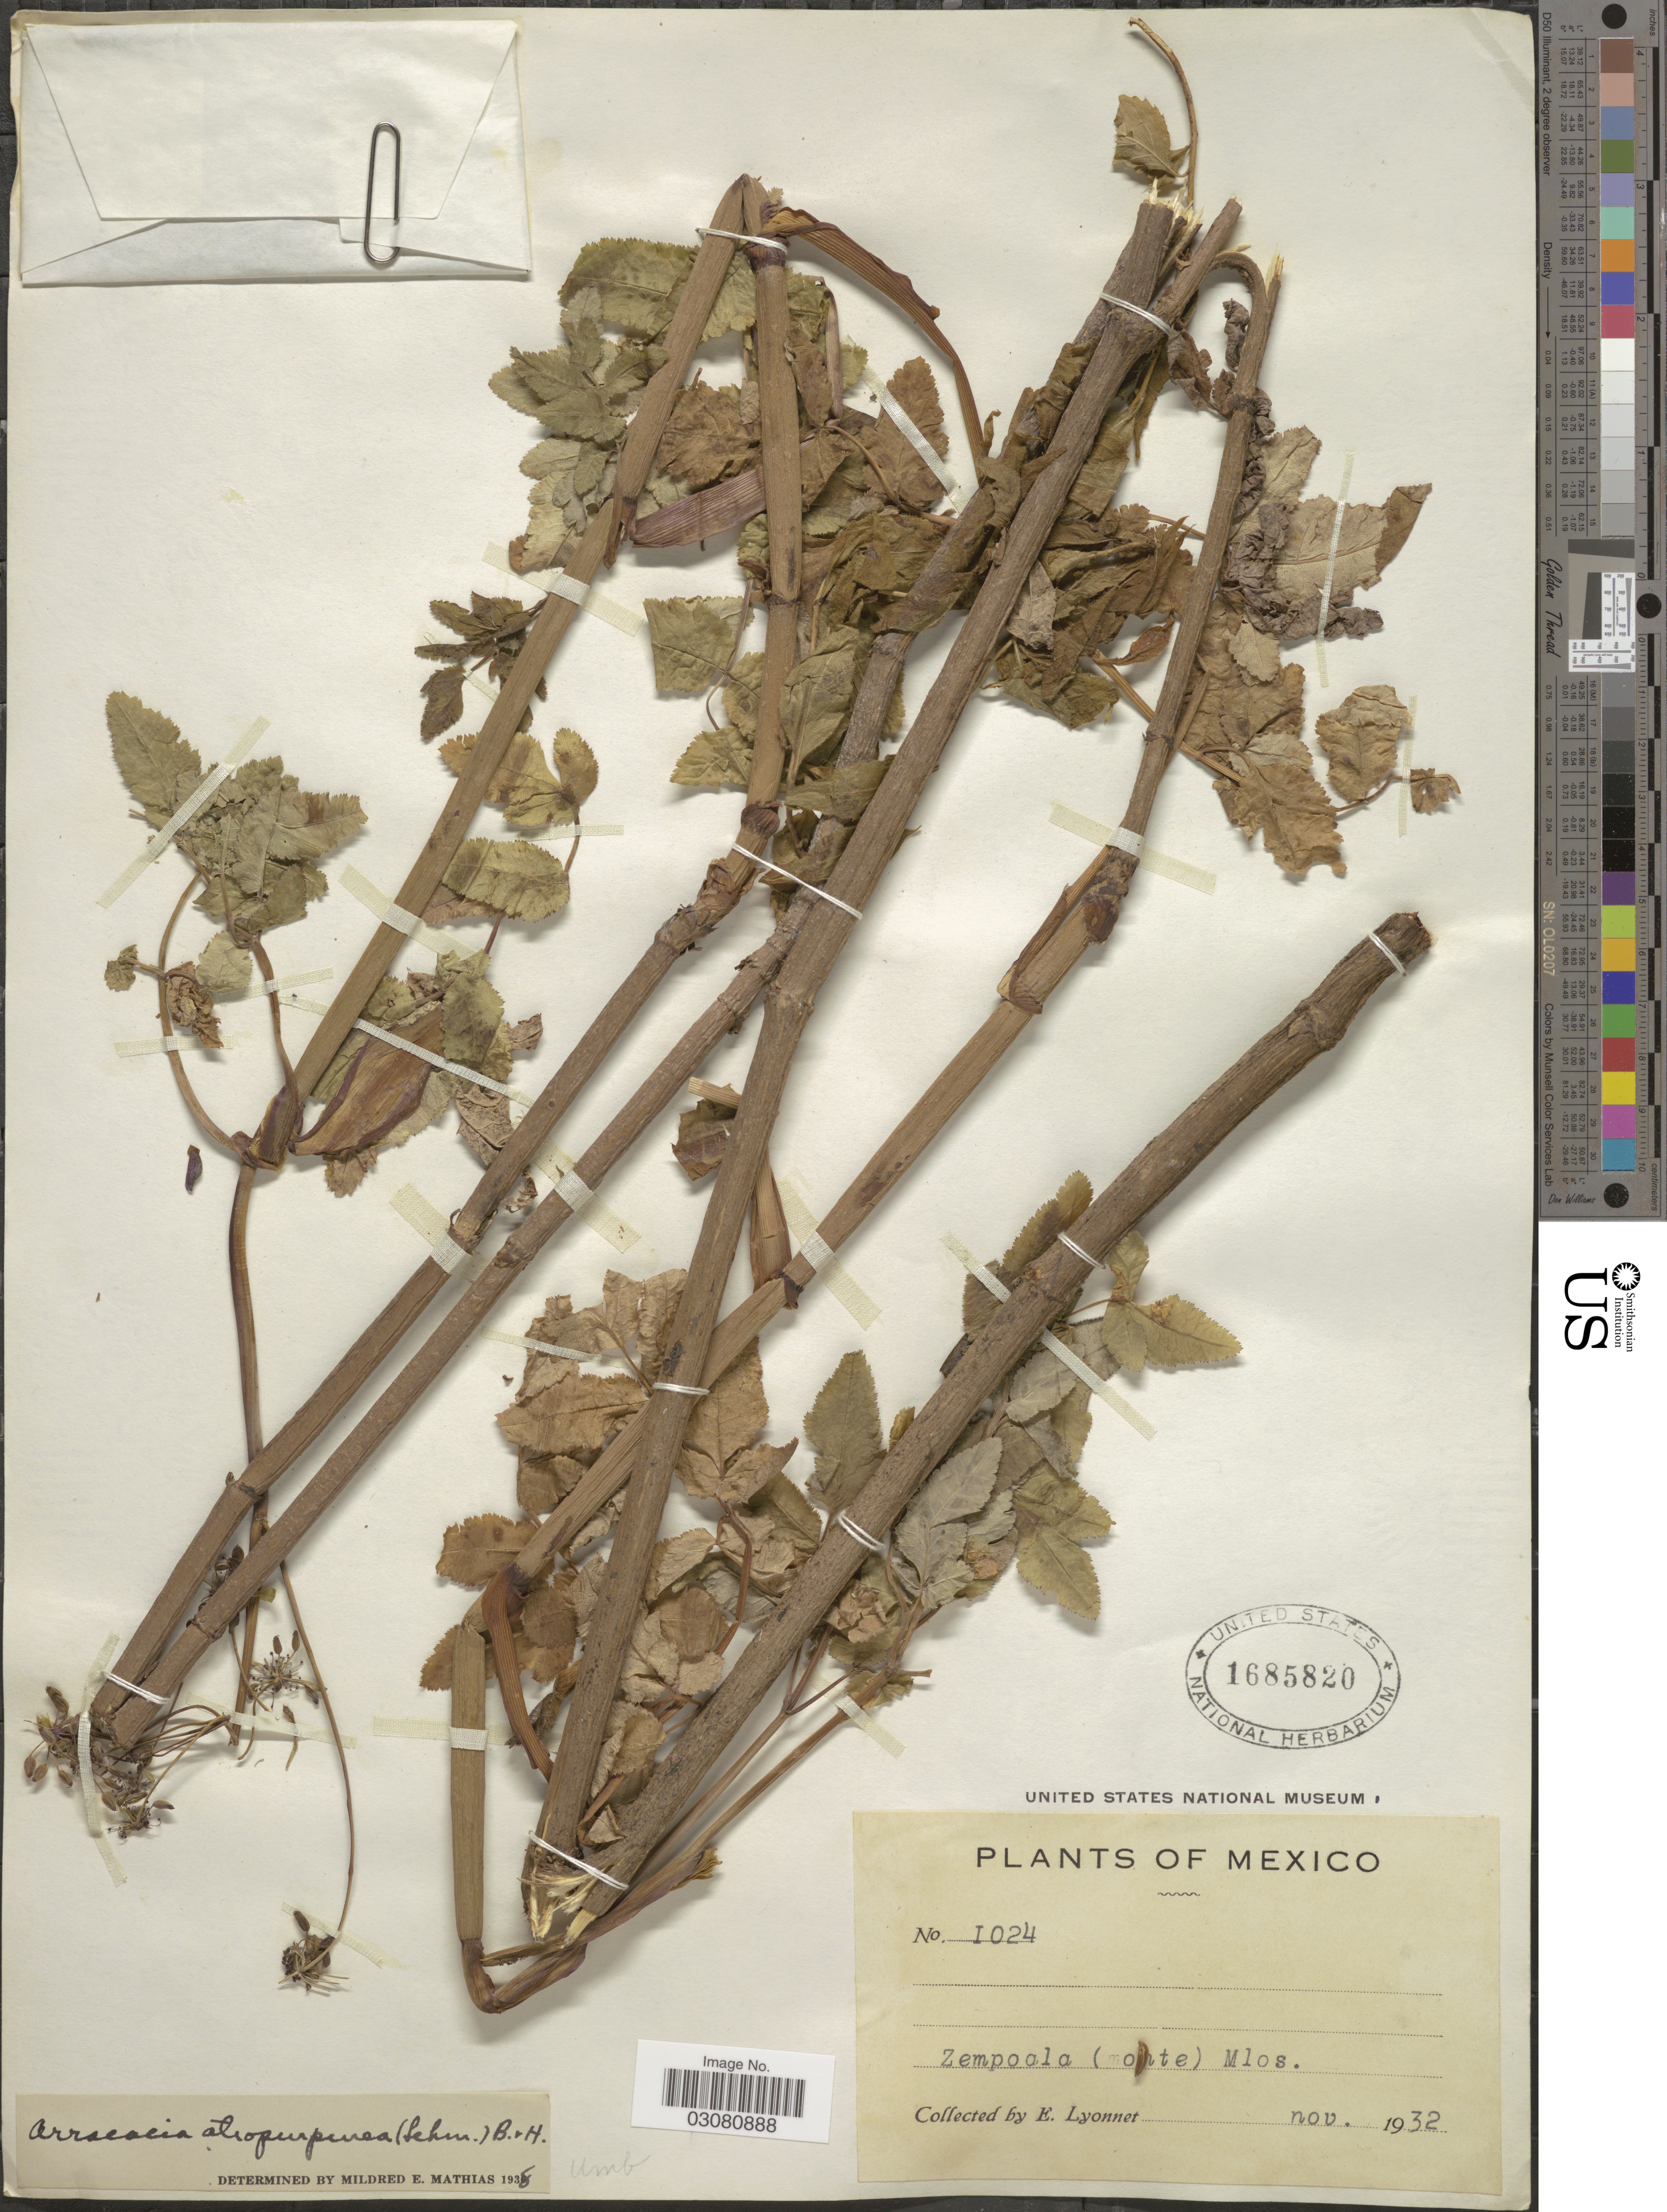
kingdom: Plantae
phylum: Tracheophyta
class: Magnoliopsida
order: Apiales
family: Apiaceae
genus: Arracacia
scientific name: Arracacia atropurpurea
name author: (Lehm.) Benth. & Hook. f. ex Hemsl.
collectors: E. Lyonnet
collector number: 1024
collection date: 1932-11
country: Mexico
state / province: Morelos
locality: Zempoala (monte) Mlos.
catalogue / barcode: US 1685820